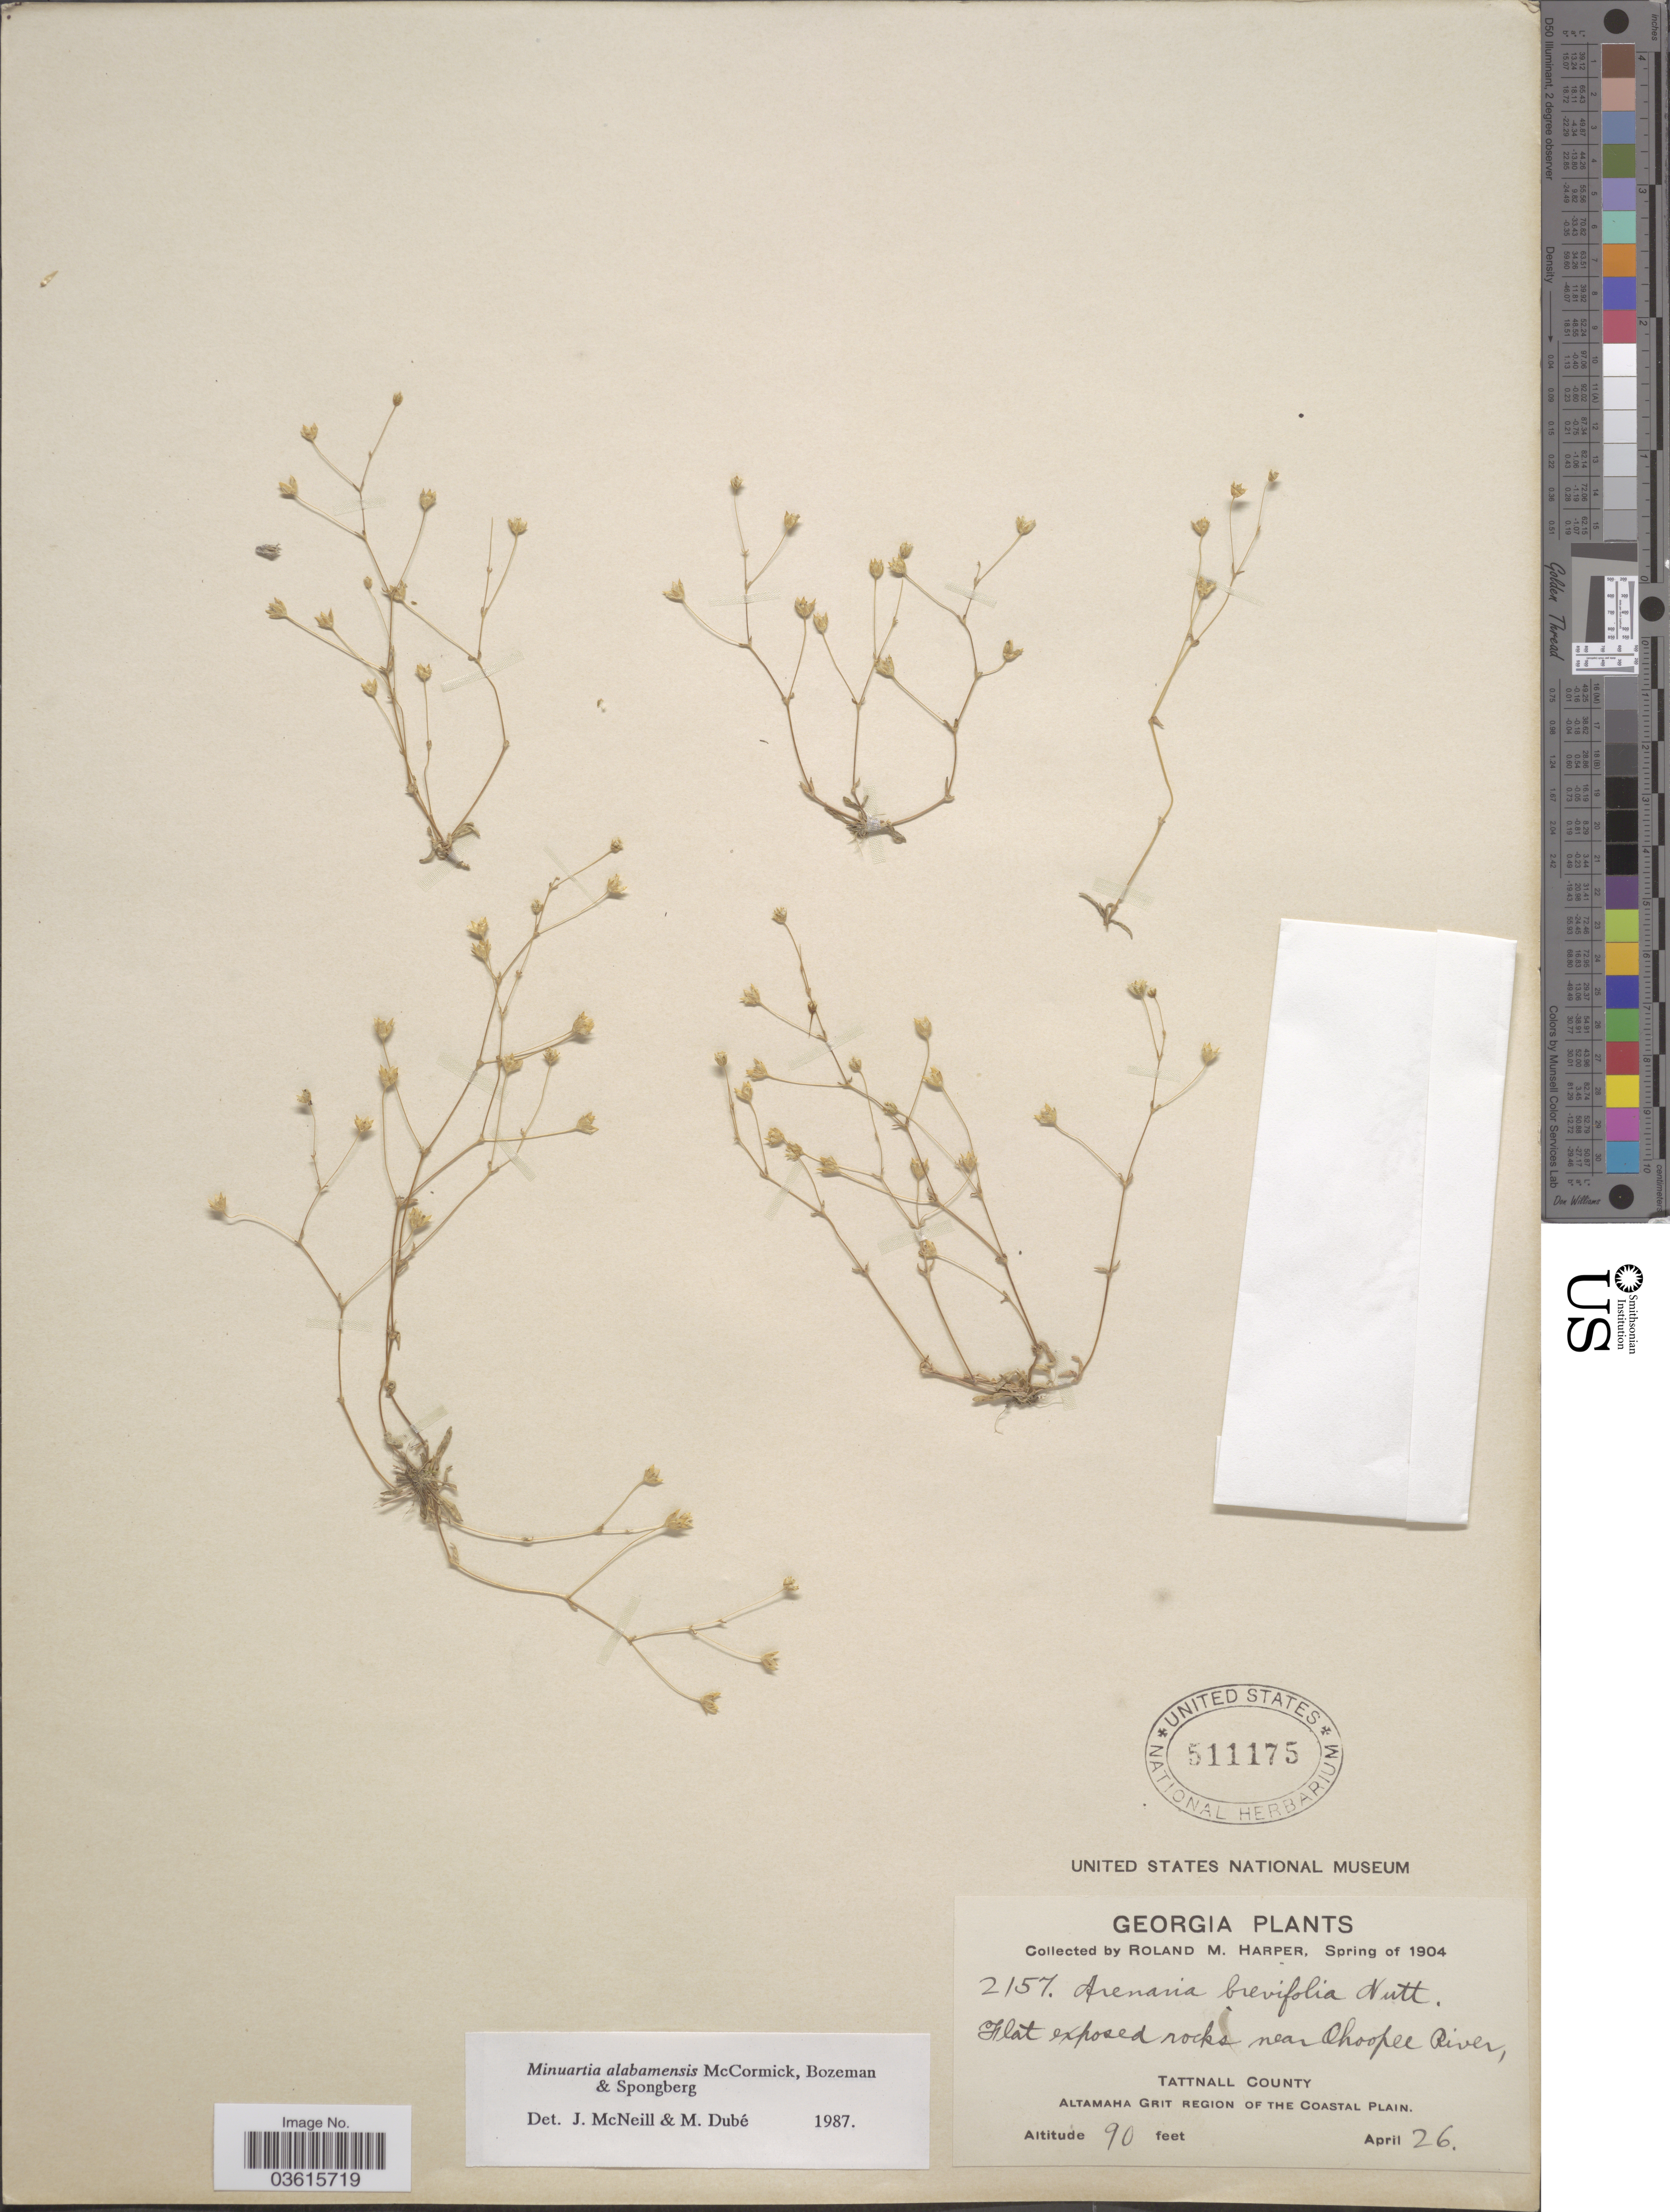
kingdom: Plantae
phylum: Tracheophyta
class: Magnoliopsida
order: Caryophyllales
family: Caryophyllaceae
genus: Minuartia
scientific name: Minuartia alabamensis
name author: J.F. McCormick et al.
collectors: R. Harper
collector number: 2157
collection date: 1904-04-26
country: United States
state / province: Georgia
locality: Near Ohoopee River, Tattnall County. Altamaha Grit Region of the Coastal Plain.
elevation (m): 27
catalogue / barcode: US 511175